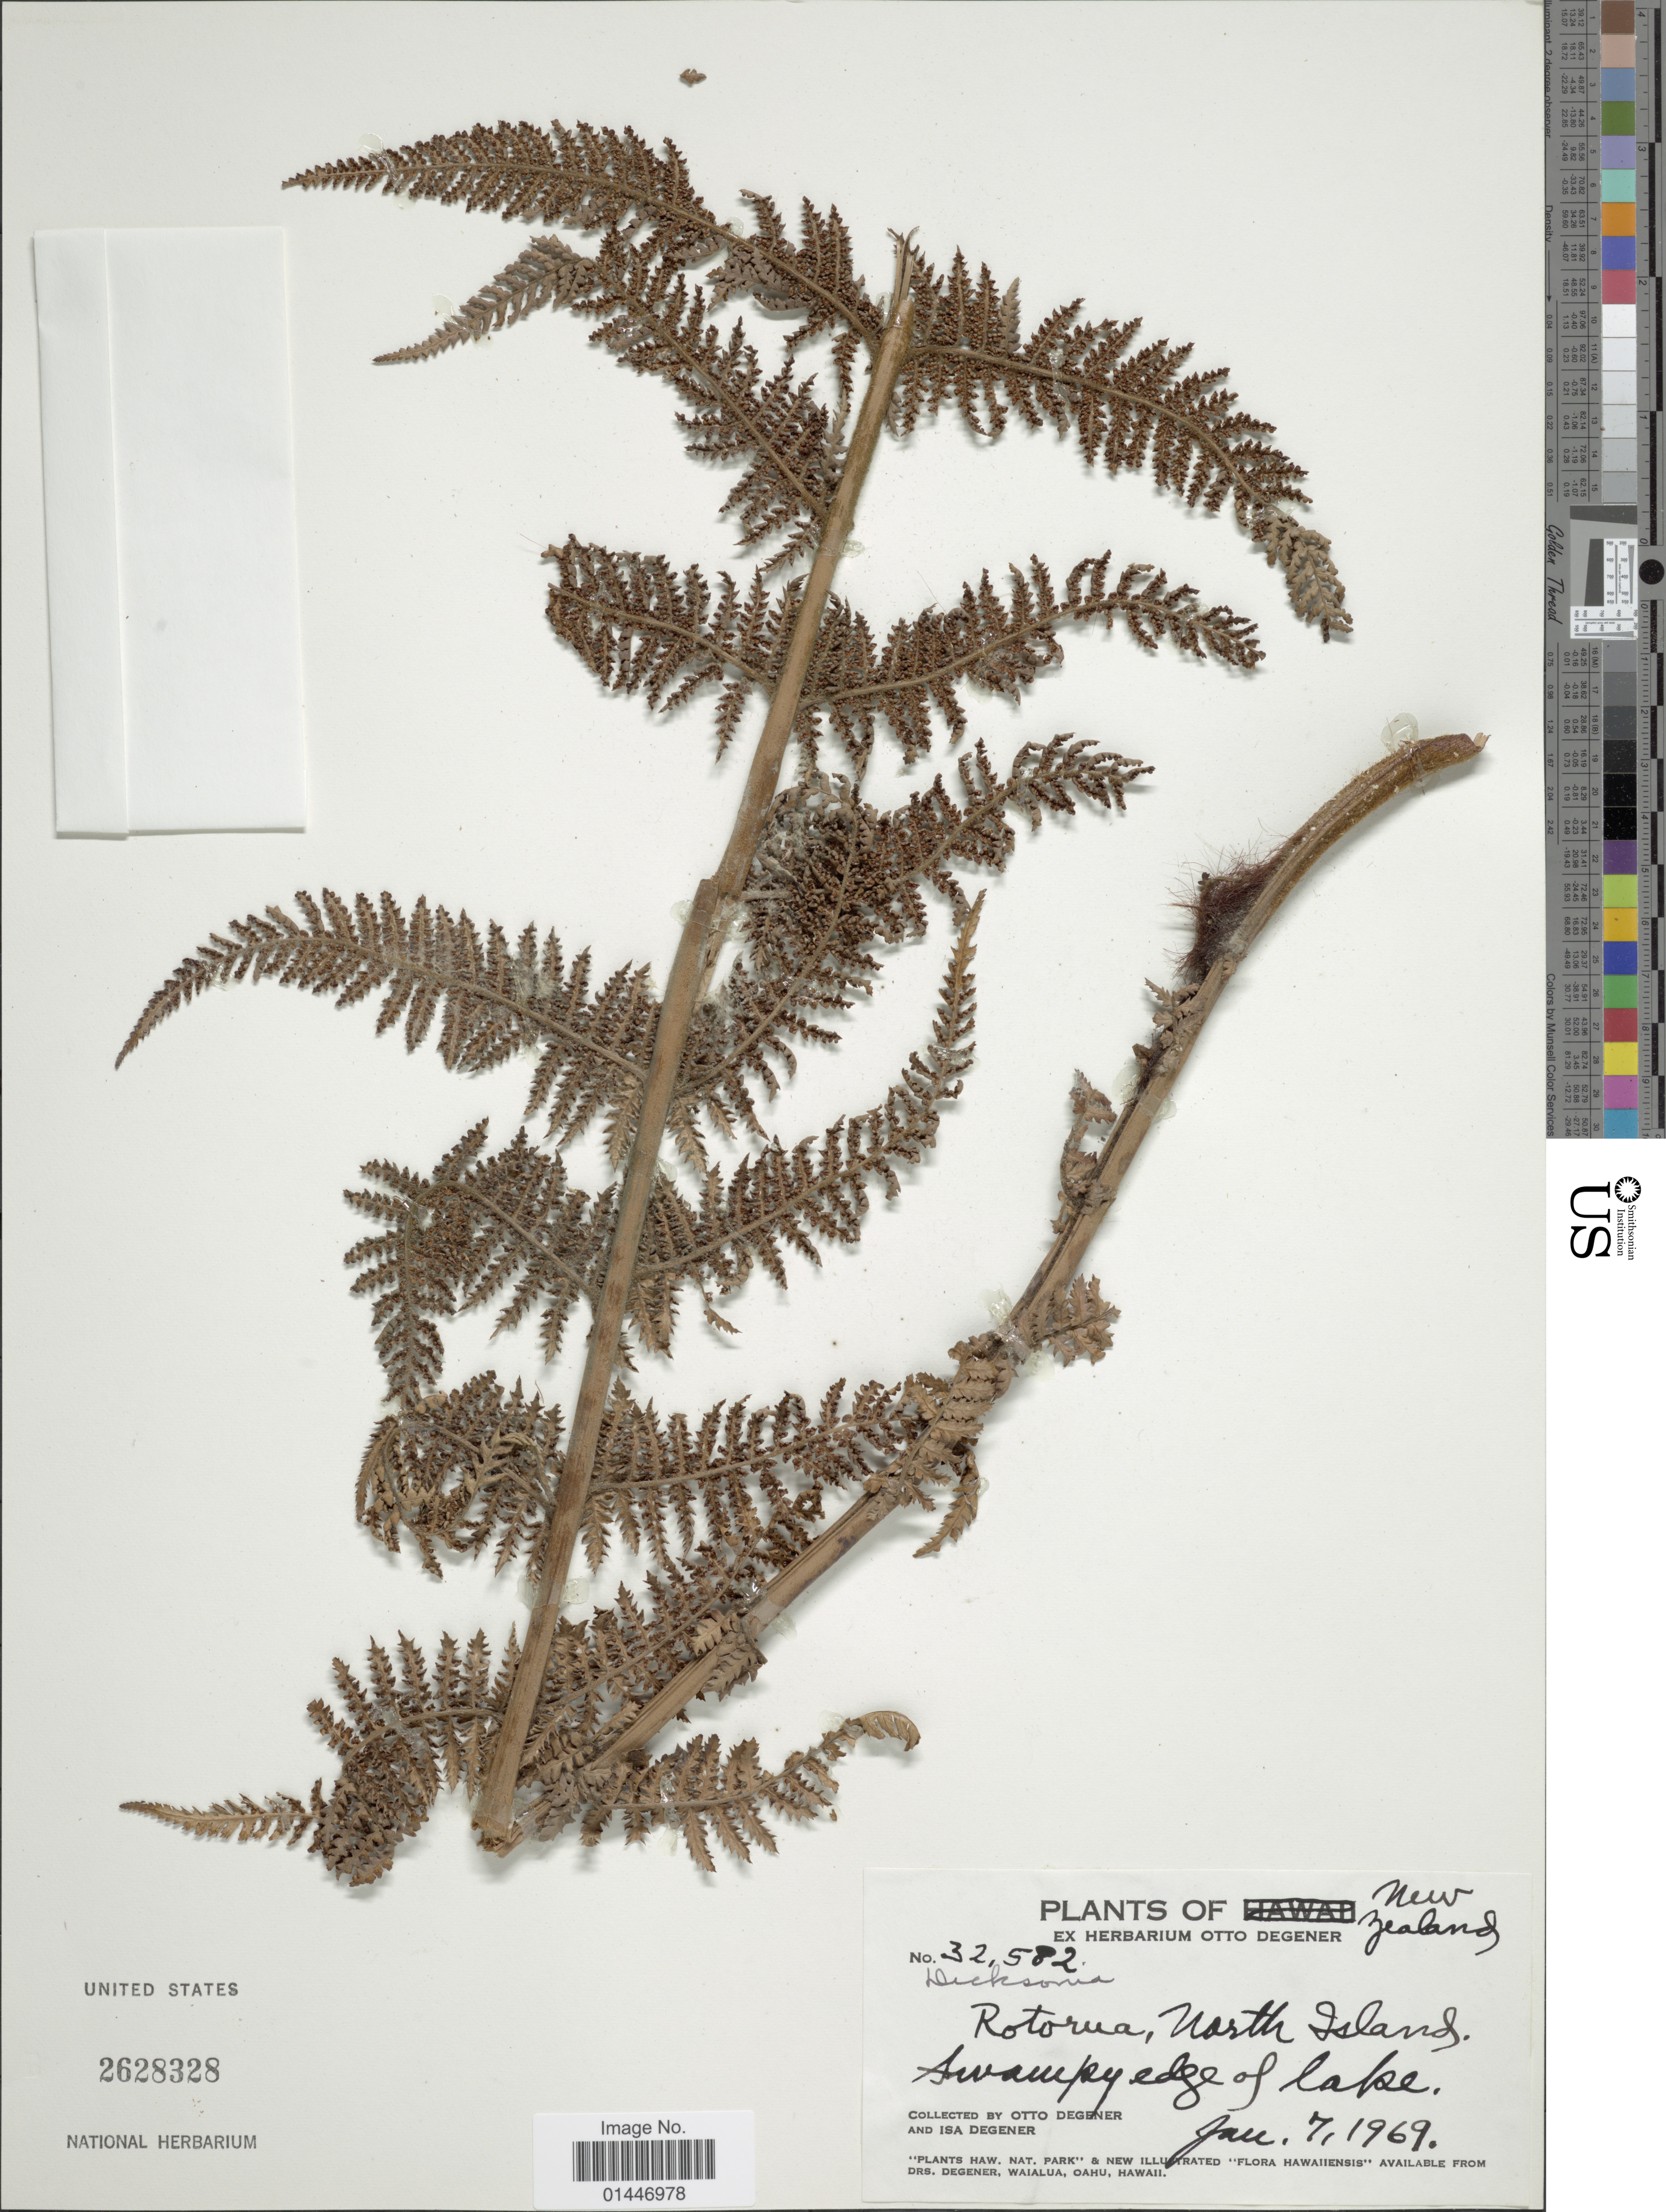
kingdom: Plantae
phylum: Tracheophyta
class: Polypodiopsida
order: Cyatheales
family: Dicksoniaceae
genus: Dicksonia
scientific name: Dicksonia fibrosa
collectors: O. Degener & I. Degener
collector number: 32, 582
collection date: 1969-01-07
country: New Zealand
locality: Rotorua, North Island. Swampy edge of lake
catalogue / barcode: US 2628328